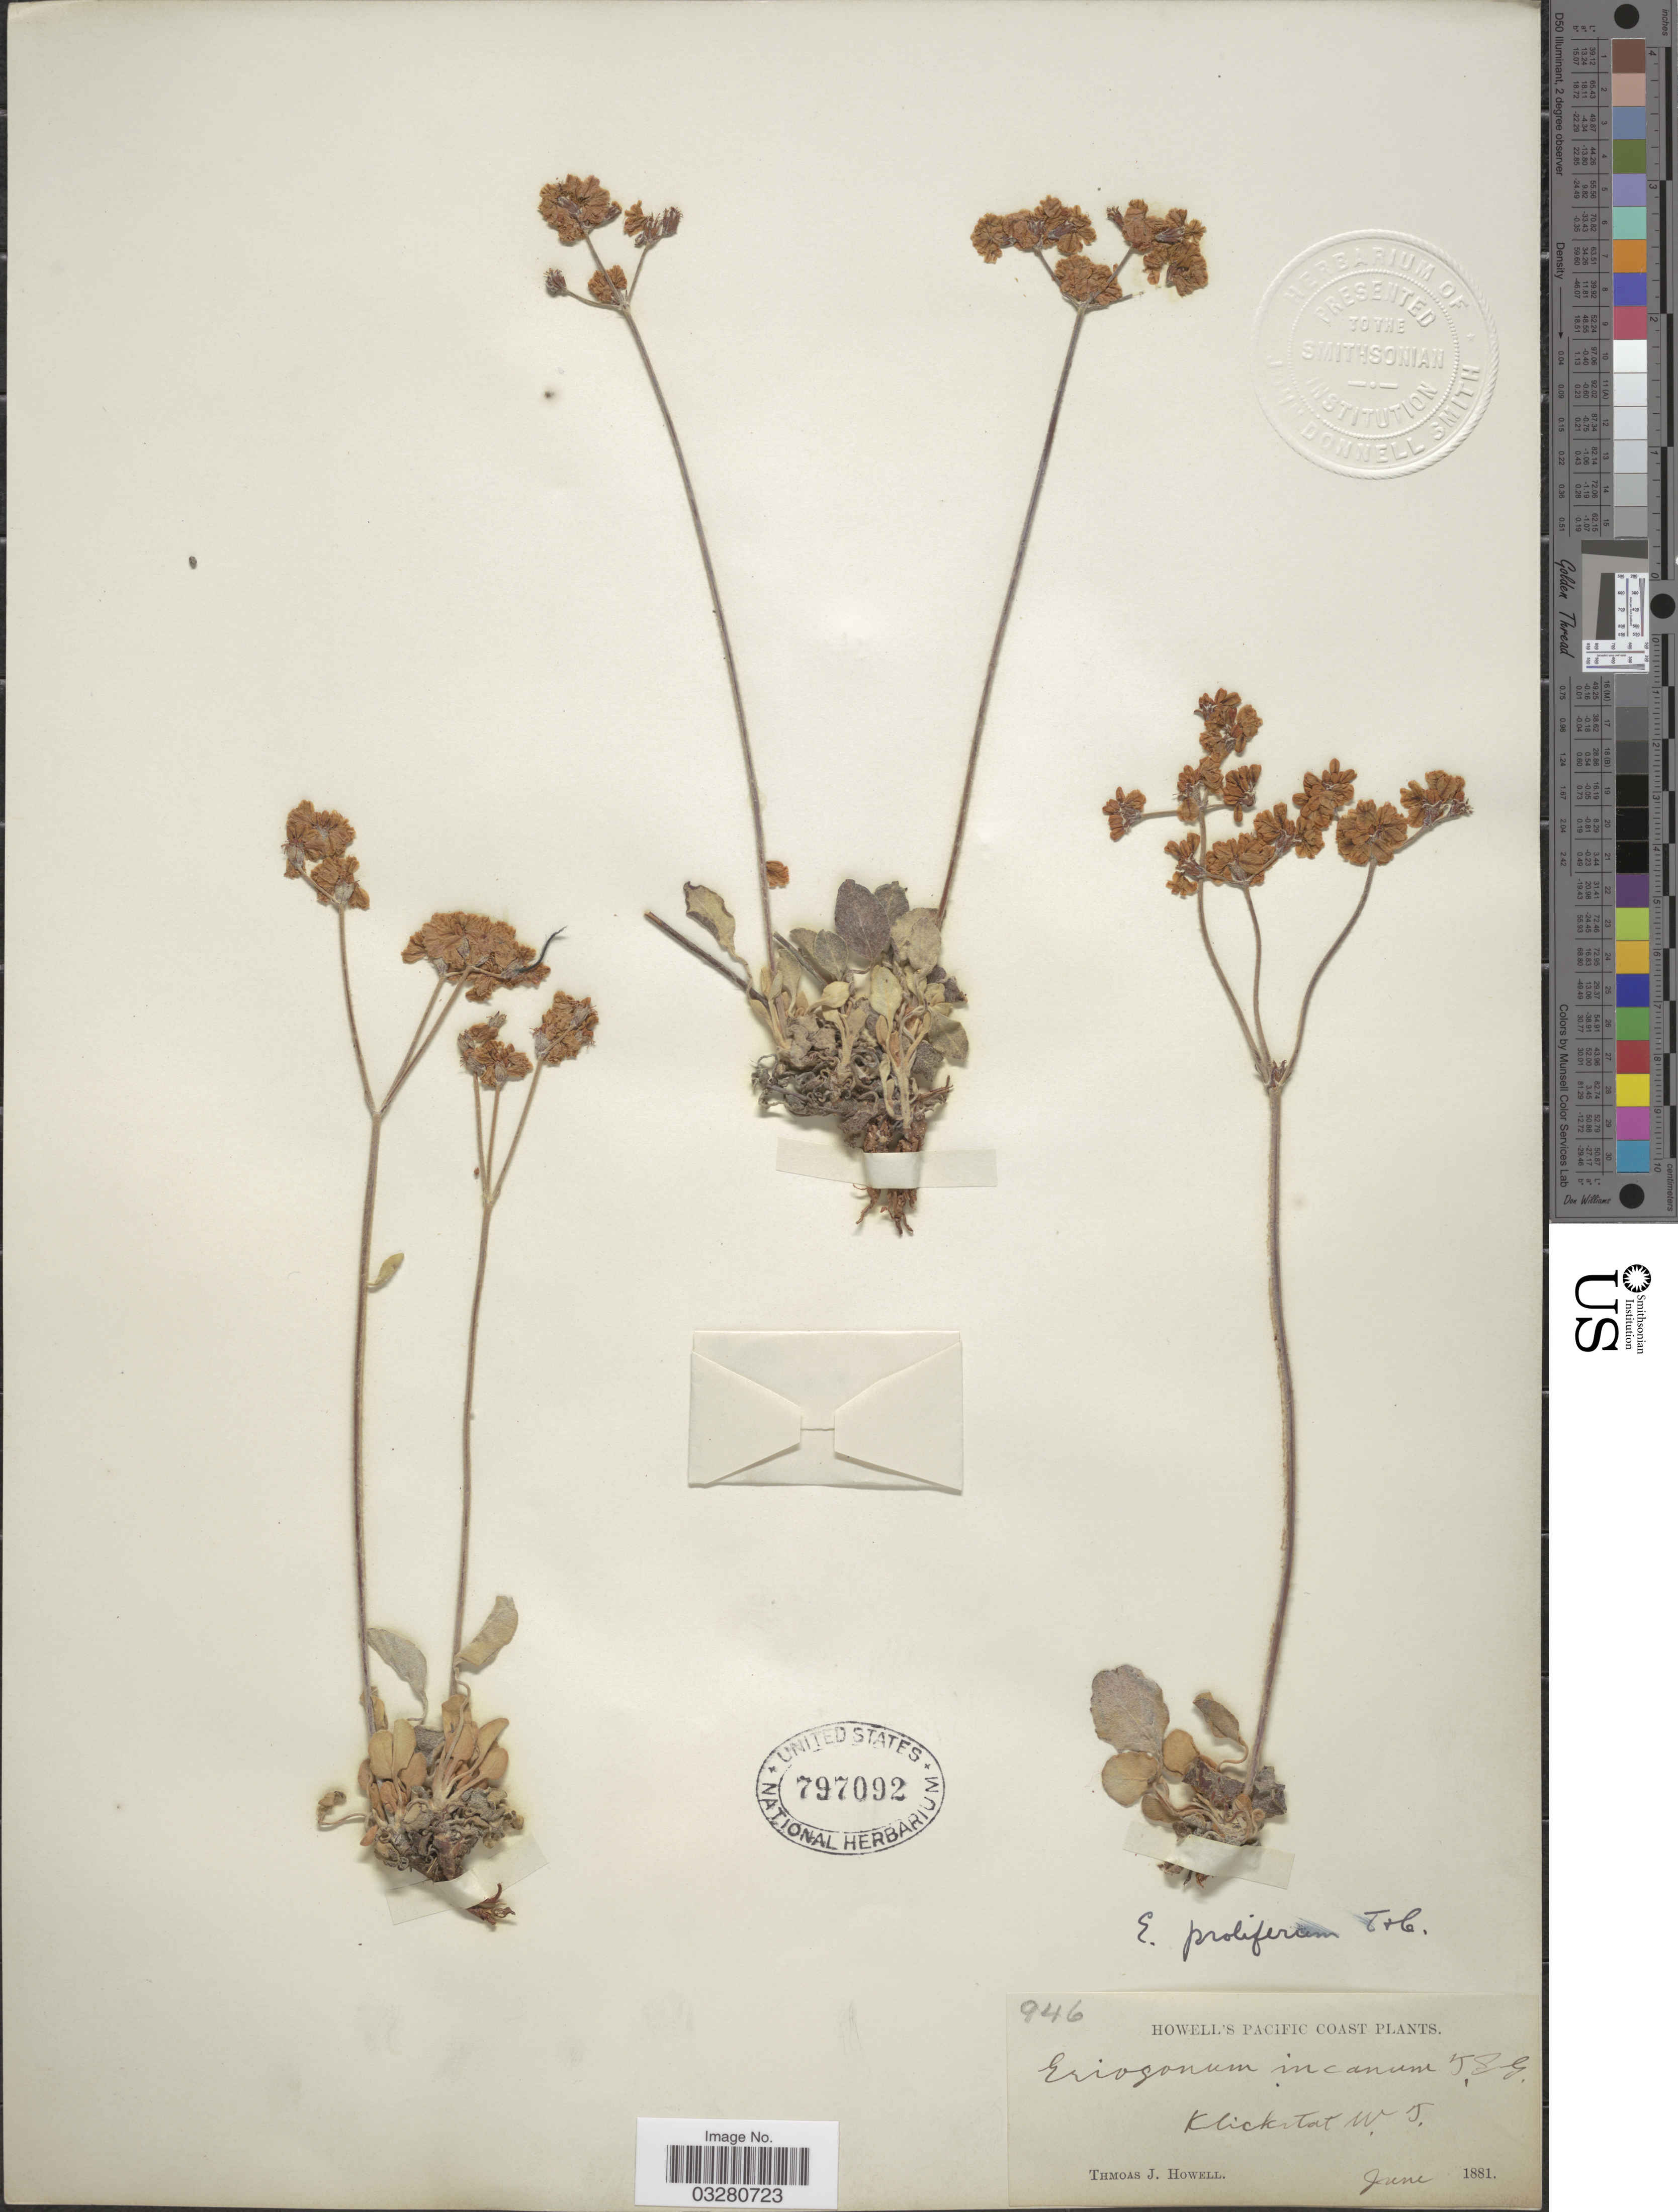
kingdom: Plantae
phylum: Tracheophyta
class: Magnoliopsida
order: Caryophyllales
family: Polygonaceae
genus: Eriogonum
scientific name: Eriogonum strictum subsp. proliferum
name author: (Torr. & A. Gray) S. Stokes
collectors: T. J. Howell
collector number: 946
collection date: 1881-06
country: United States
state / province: Washington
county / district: Klickitat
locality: Pacific Coast. Klickitat W. T.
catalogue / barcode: US 797092